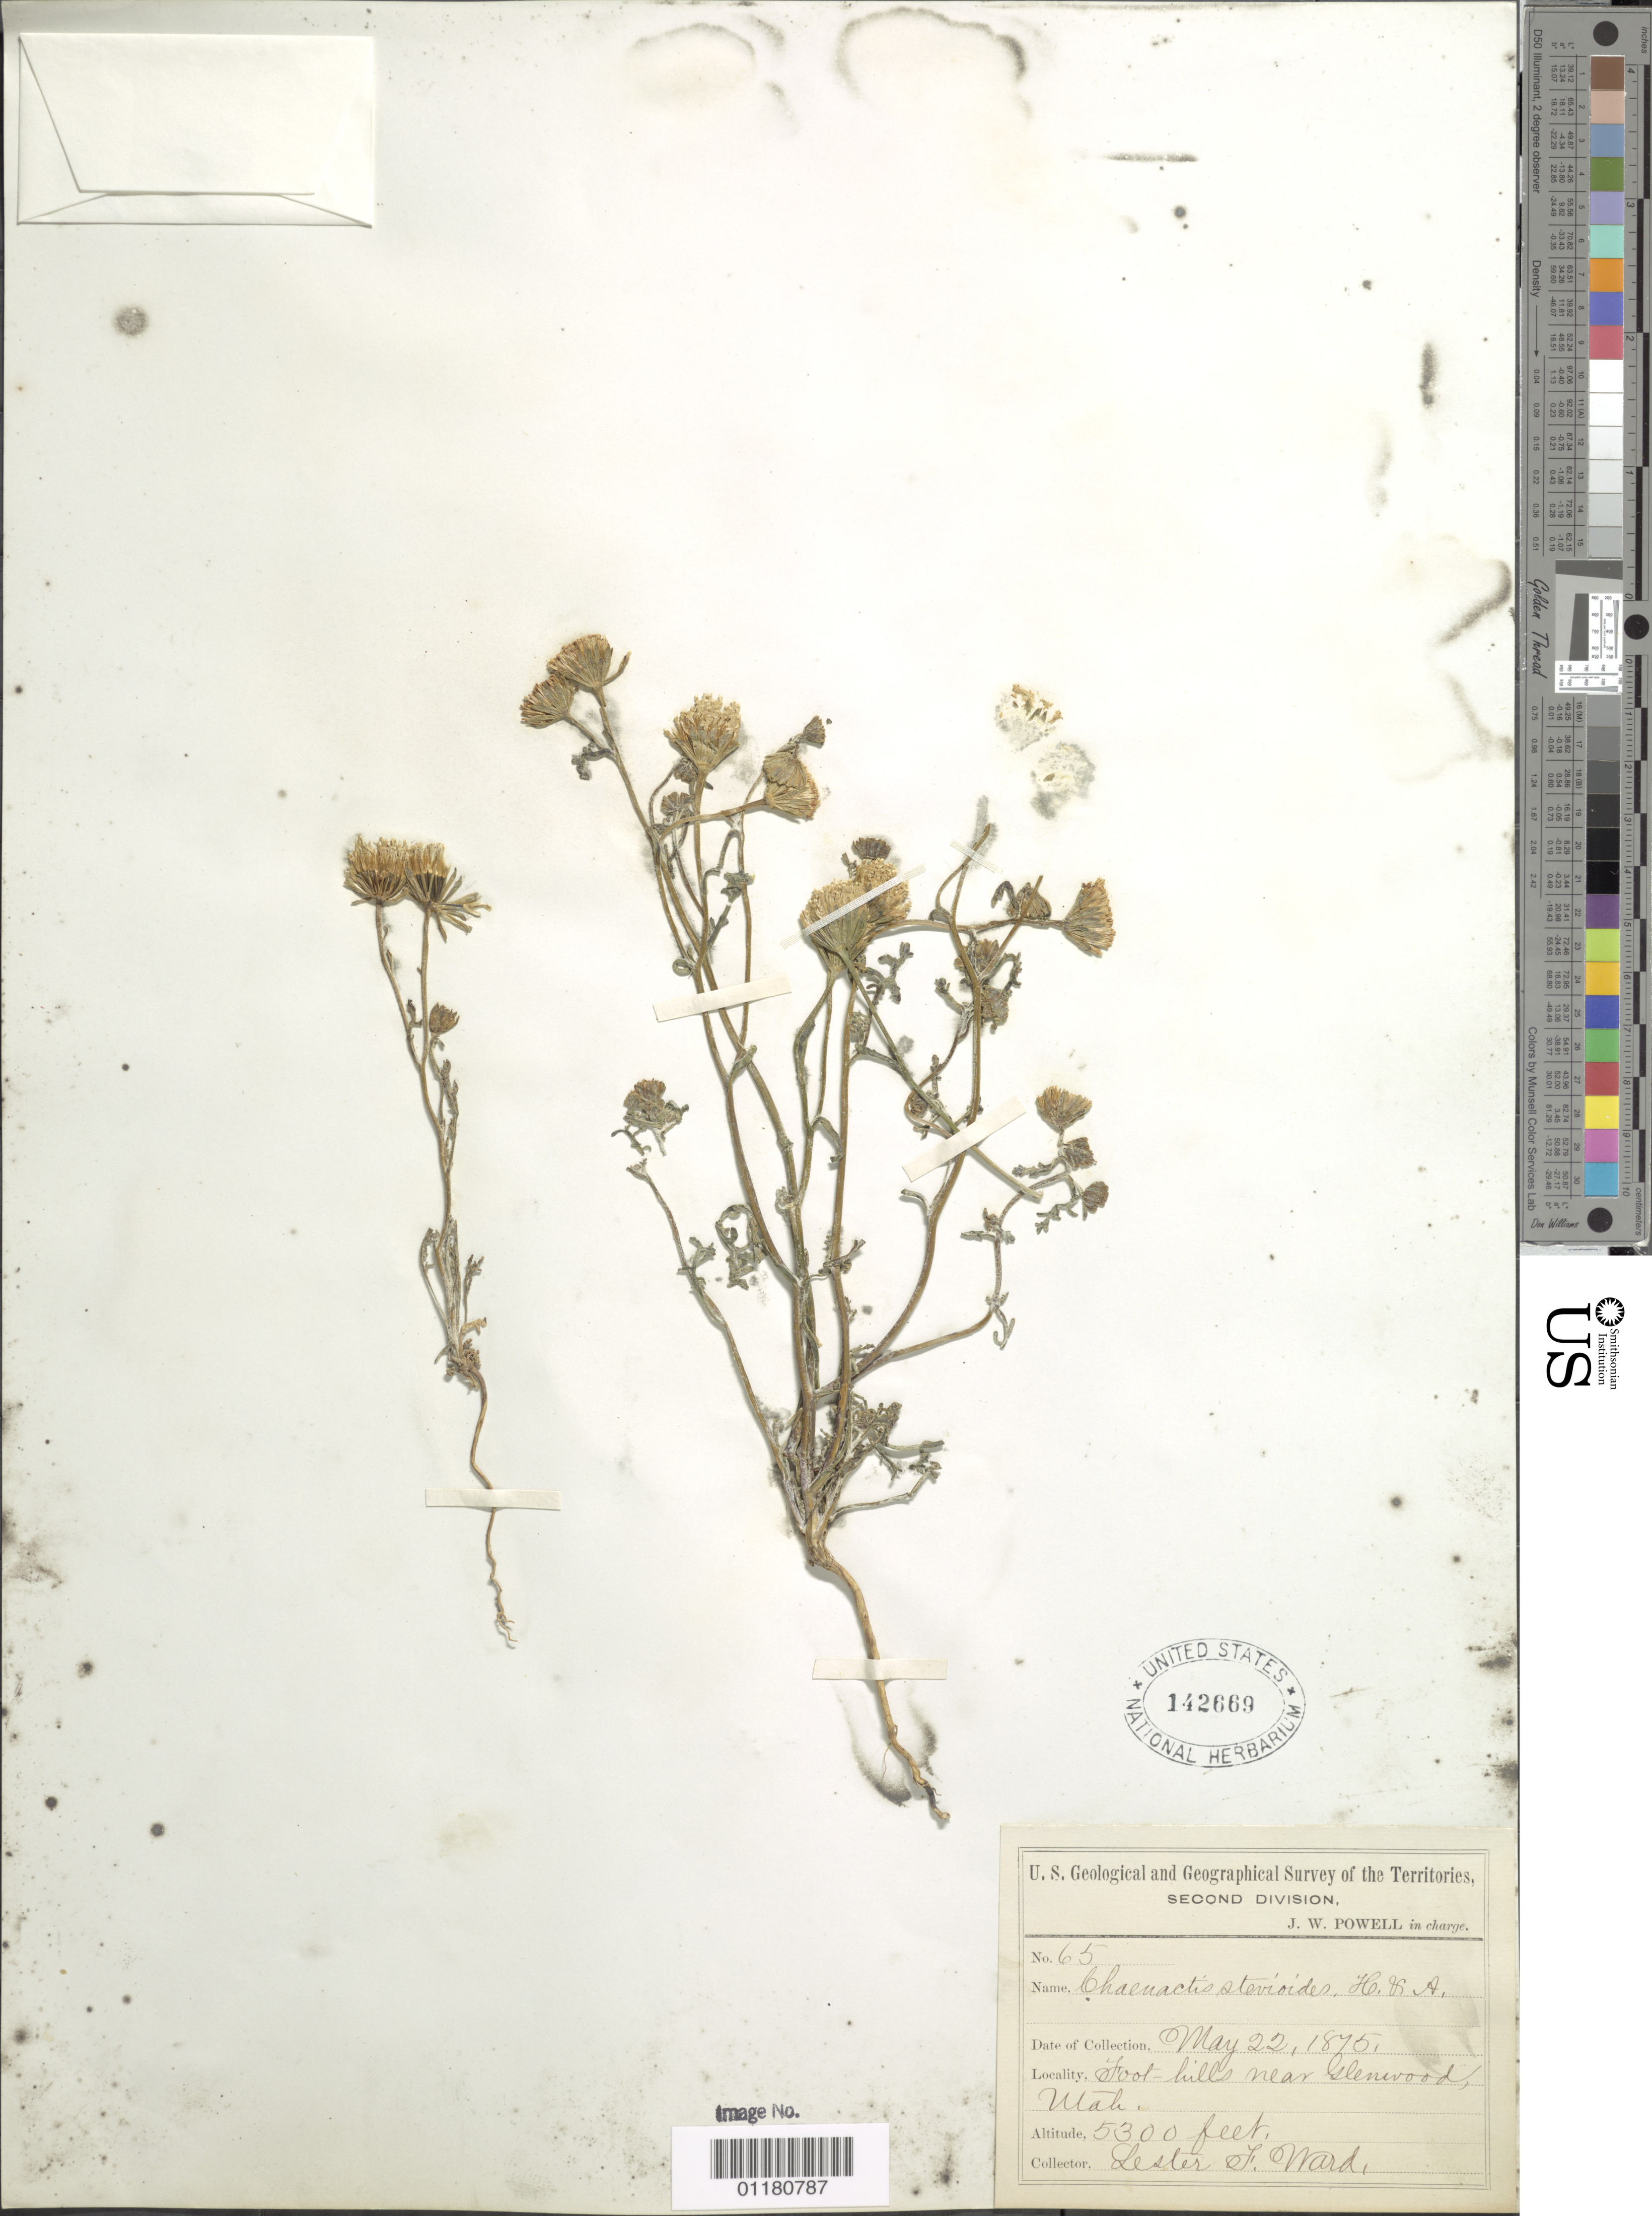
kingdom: Plantae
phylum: Tracheophyta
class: Magnoliopsida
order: Asterales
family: Asteraceae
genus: Chaenactis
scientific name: Chaenactis stevioides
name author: Hook. & Arn.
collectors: L. F. Ward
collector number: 65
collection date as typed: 22 May 1875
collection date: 1875-05-22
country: United States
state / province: Utah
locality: Near Glenwood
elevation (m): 1615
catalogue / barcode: US 142669